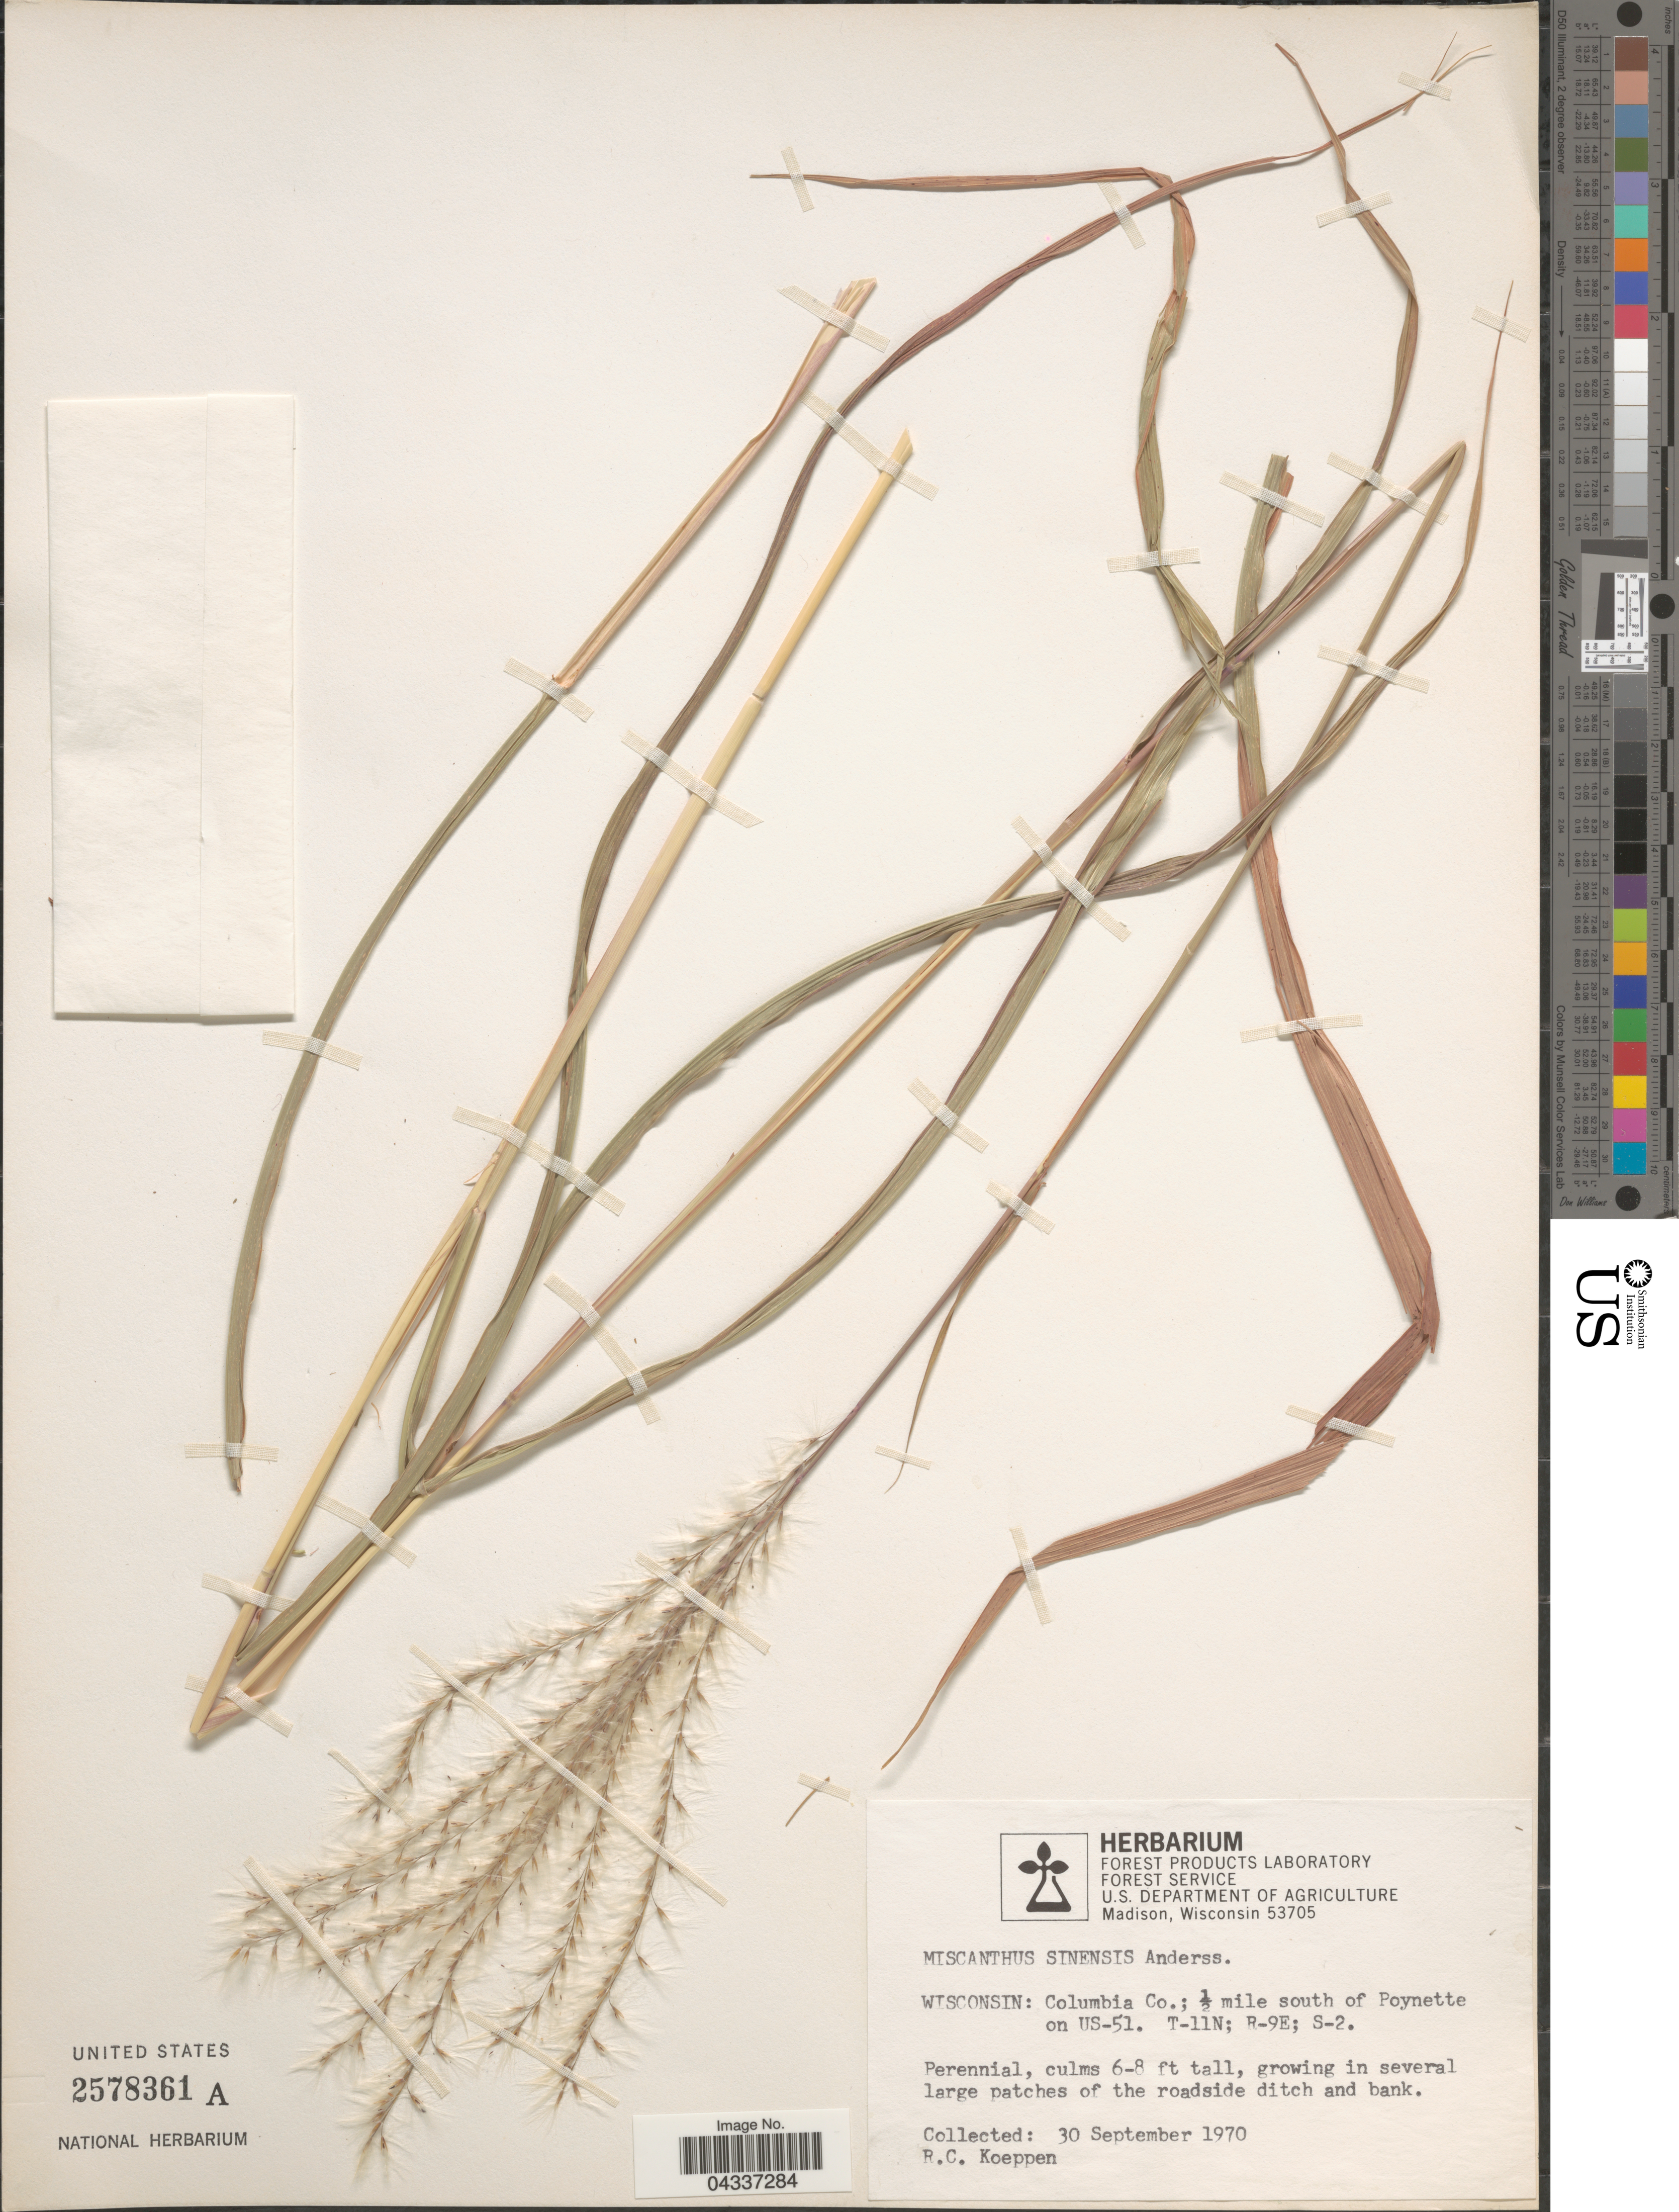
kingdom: Plantae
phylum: Tracheophyta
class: Liliopsida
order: Poales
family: Poaceae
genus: Miscanthus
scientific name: Miscanthus sinensis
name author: Andersson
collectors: R. C. Koeppen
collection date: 1970-09-30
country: United States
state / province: Wisconsin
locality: Columbia Co.; ½ mile south of Poynette on US-51. T-11N; R-9E; S-2.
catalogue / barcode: US 2578361A